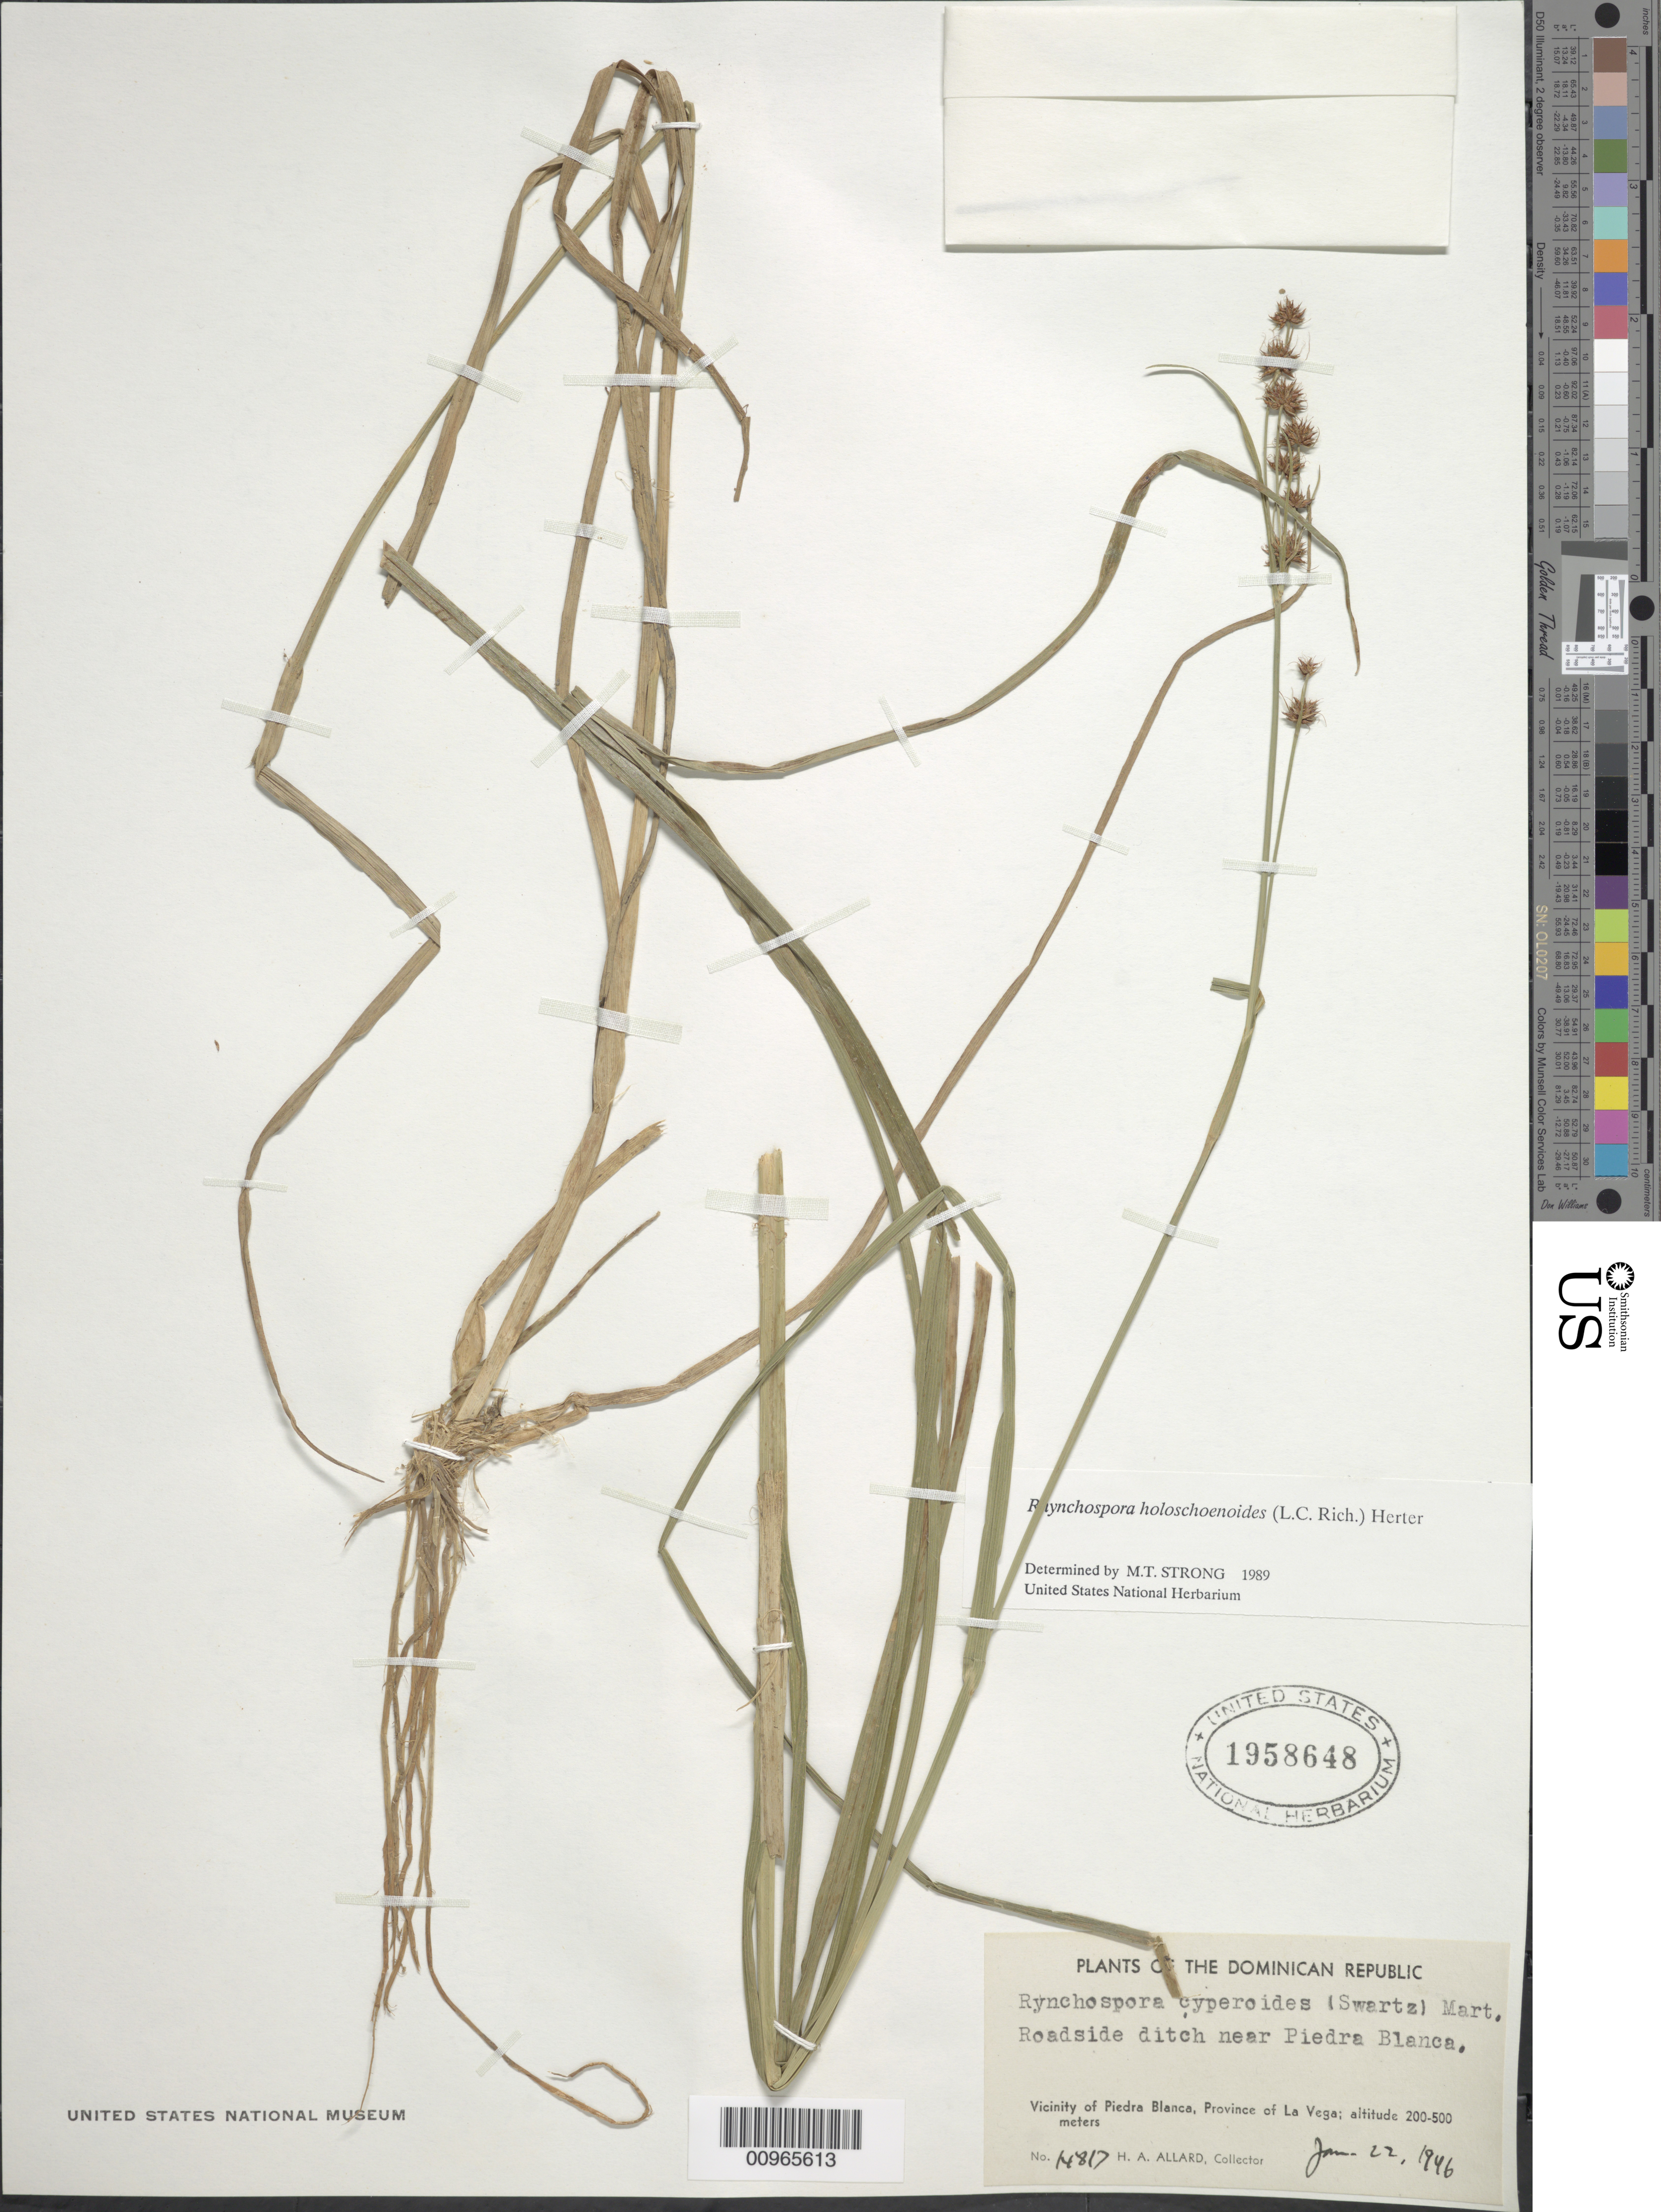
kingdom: Plantae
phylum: Tracheophyta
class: Liliopsida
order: Poales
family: Cyperaceae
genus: Rhynchospora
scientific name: Rhynchospora holoschoenoides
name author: (Rich.) Herter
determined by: Strong, M. T., (US), Smithsonian Institution - National Museum of Natural History (UNITED STATES)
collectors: H. A. Allard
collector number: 14817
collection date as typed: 22 Jan 1946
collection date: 1946-01-22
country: Dominican Republic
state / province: La Vega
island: Hispaniola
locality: Vicinity of Piedra Blanca, roadside ditch near Piedra Blanca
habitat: Roadside ditch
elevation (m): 200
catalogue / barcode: US 1958648